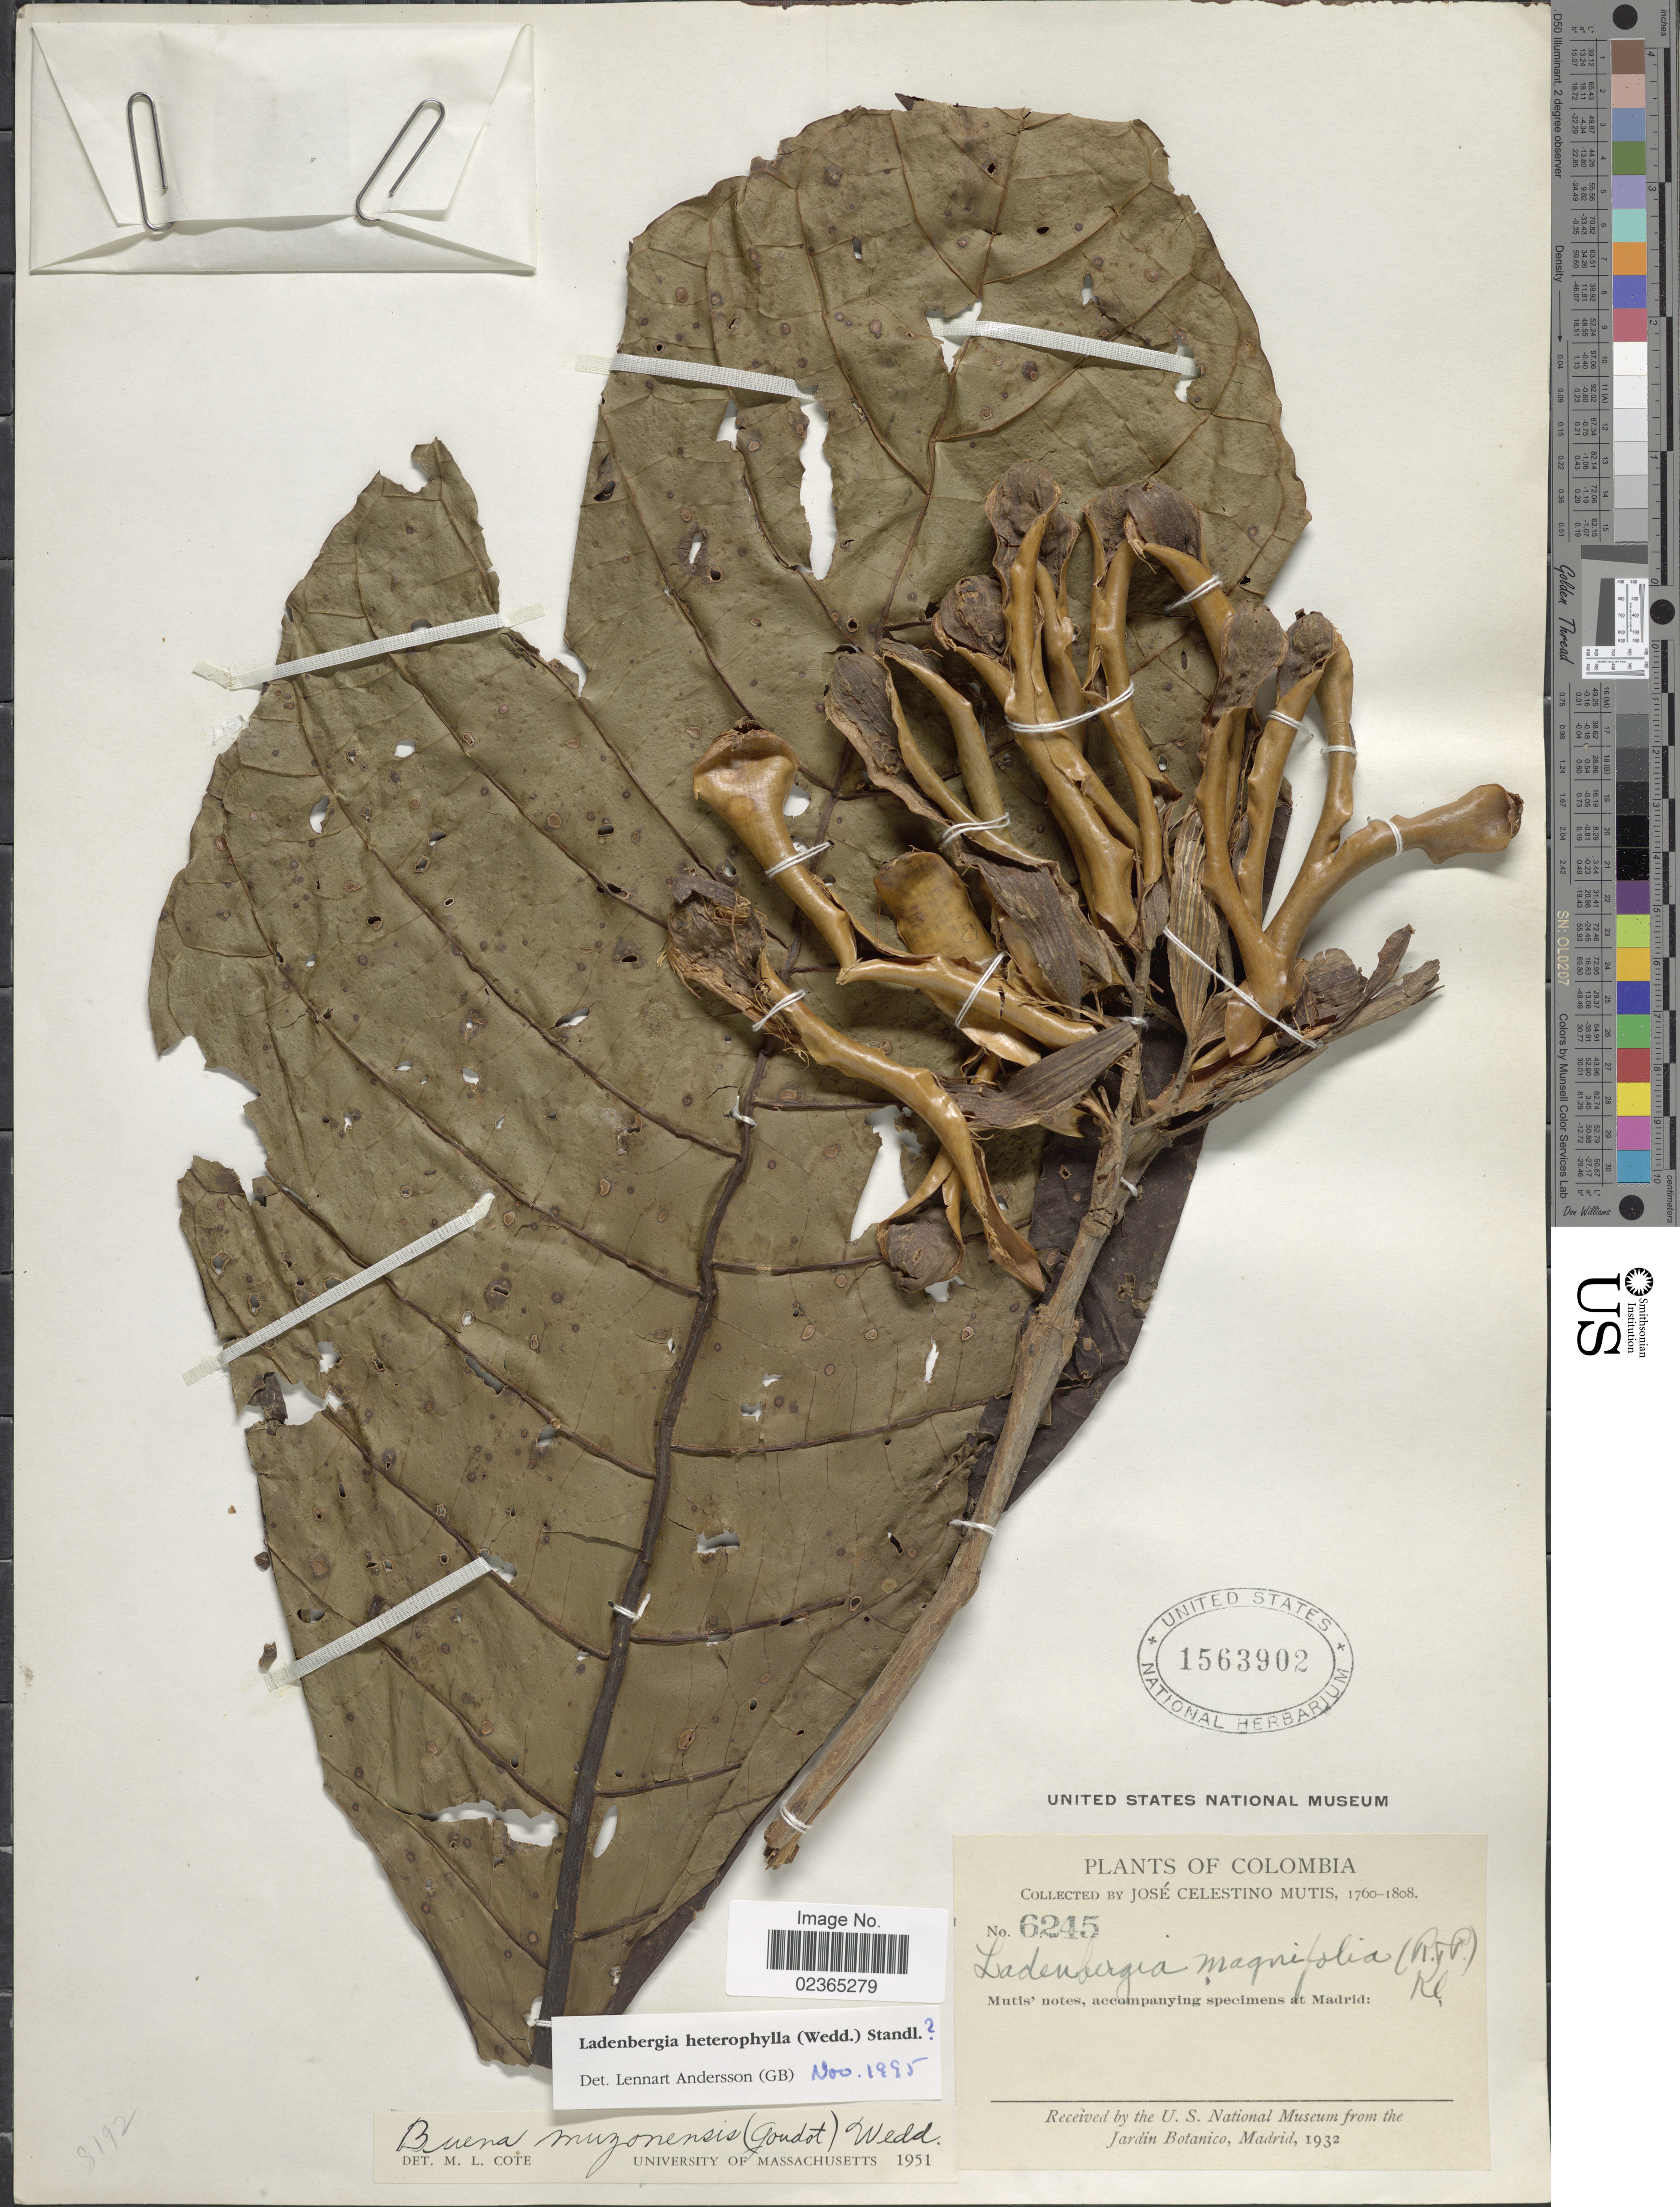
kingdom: Plantae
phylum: Tracheophyta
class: Magnoliopsida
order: Gentianales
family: Rubiaceae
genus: Ladenbergia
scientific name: Ladenbergia heterophylla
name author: (Wedd.) Standl.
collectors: J. C. B. Mutis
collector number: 6245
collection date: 1760/1808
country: Colombia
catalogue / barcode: US 1563902